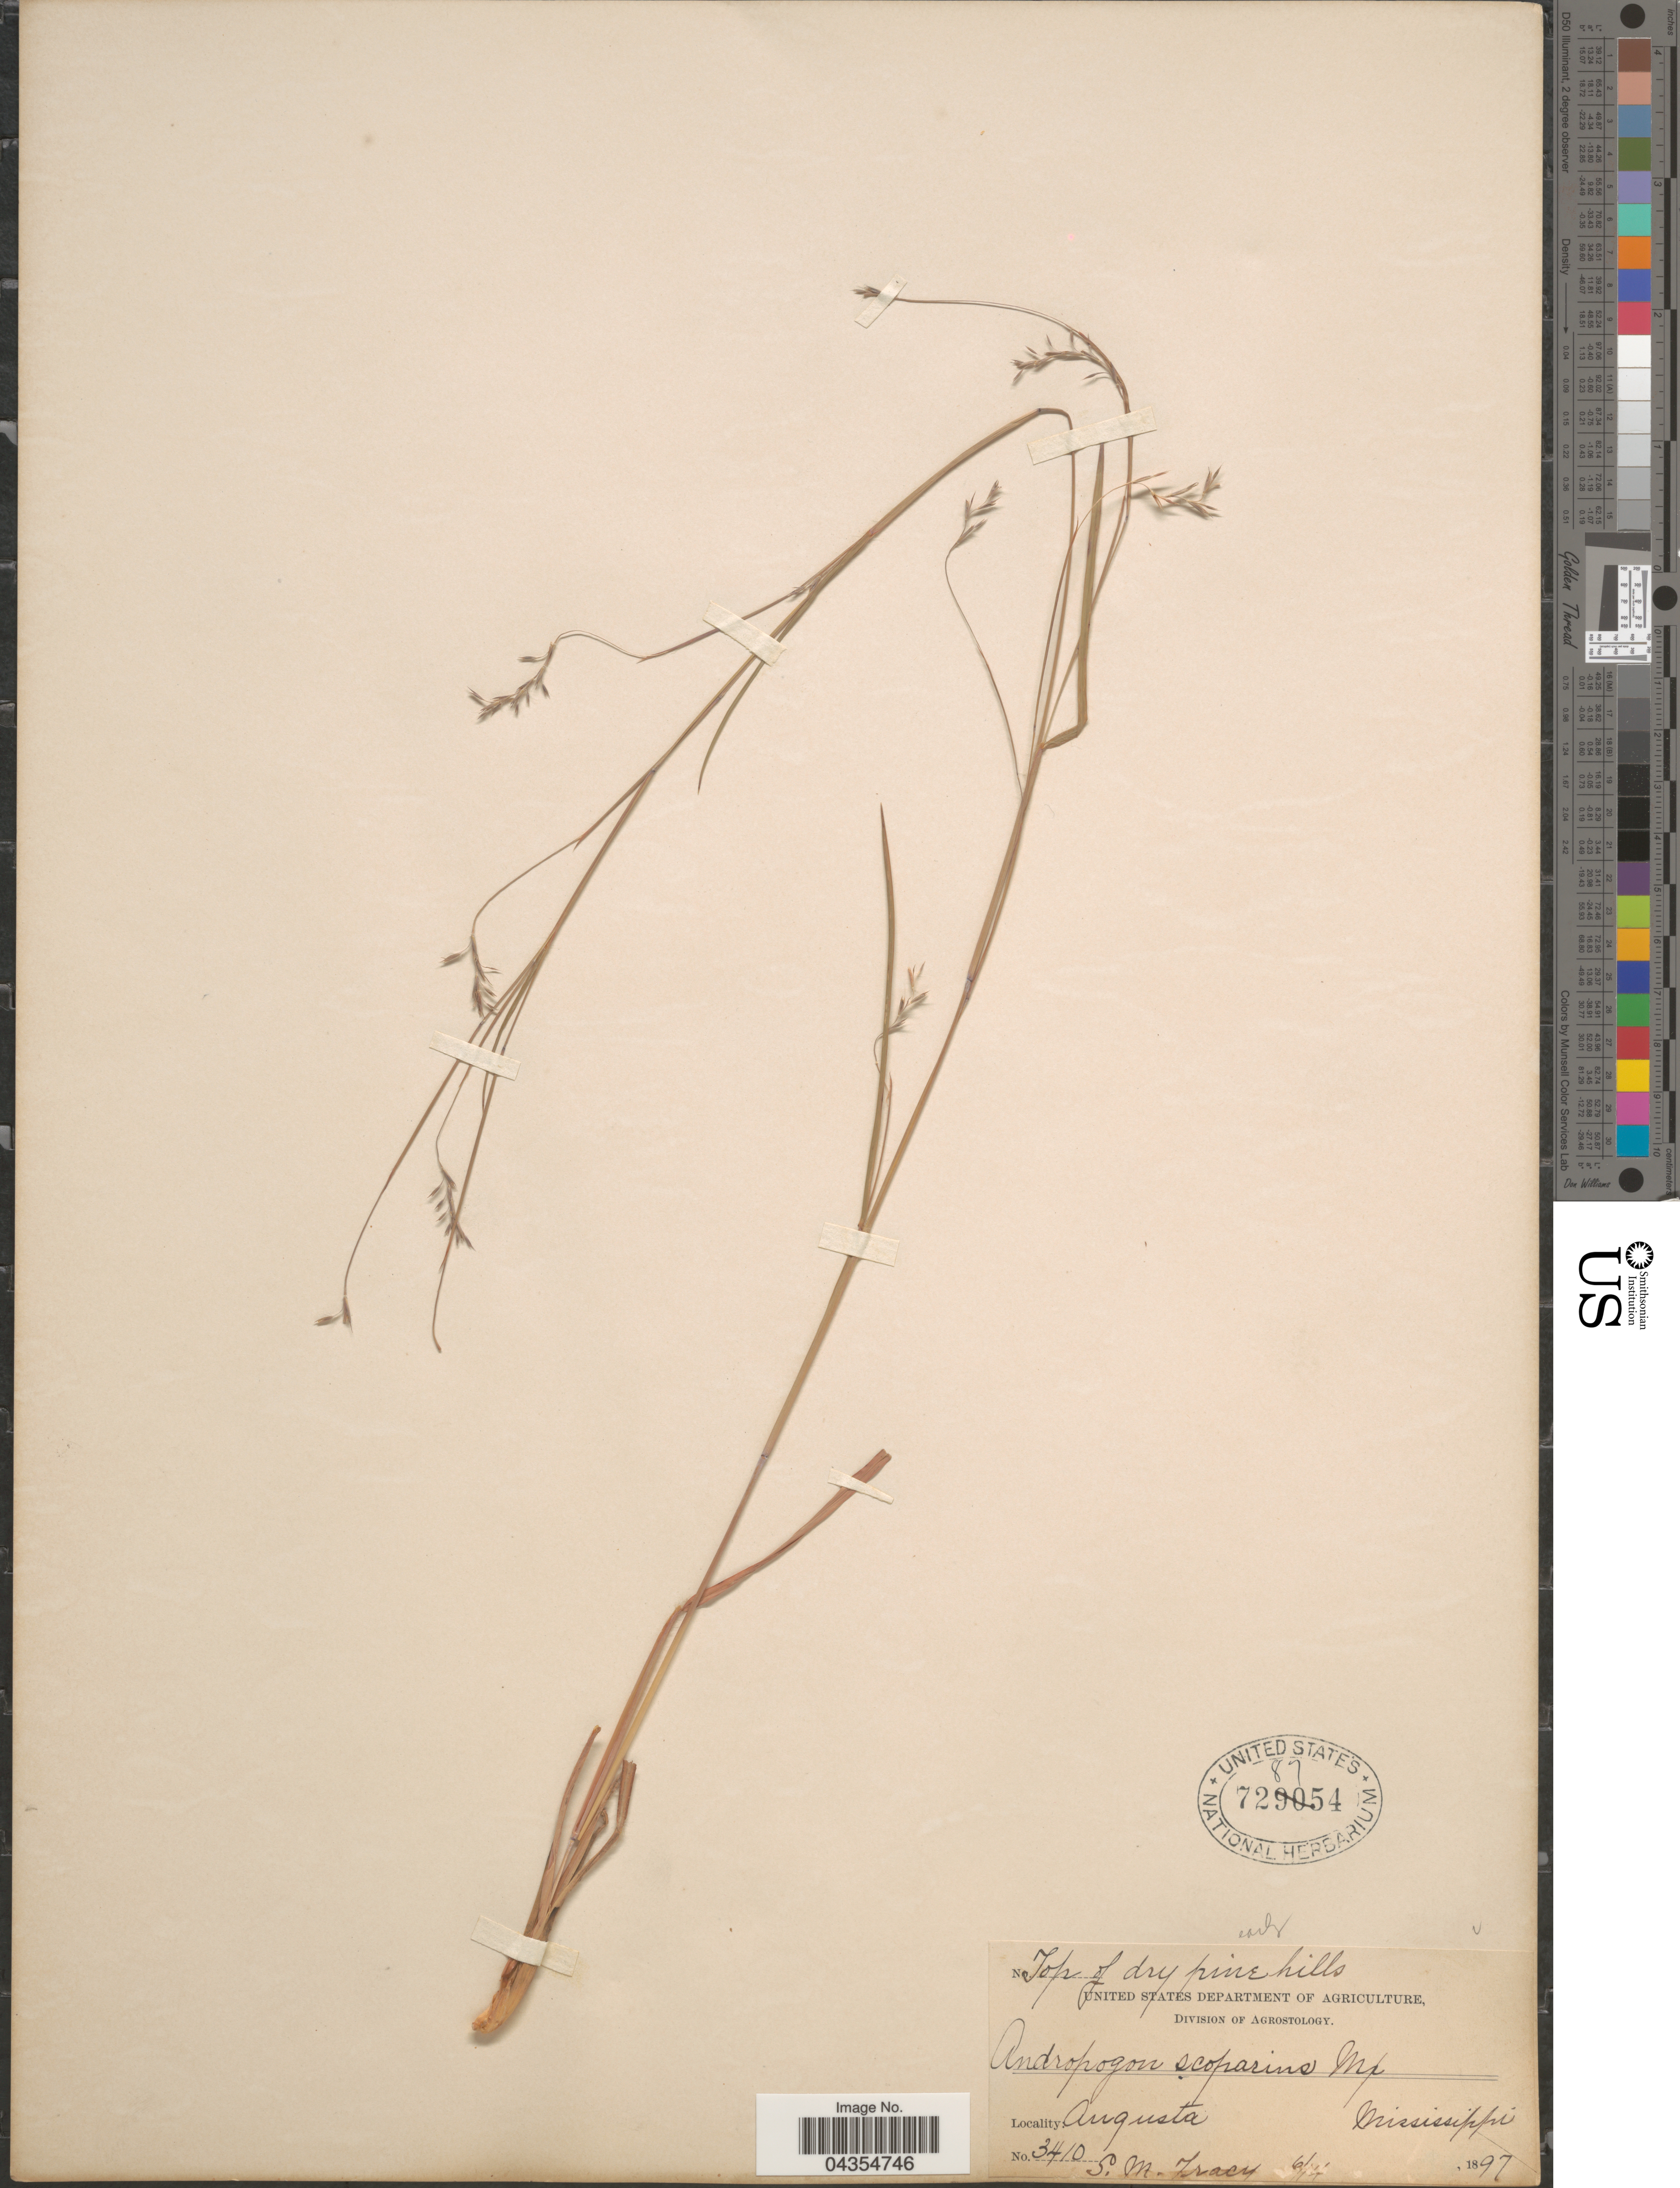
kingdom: Plantae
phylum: Tracheophyta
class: Liliopsida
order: Poales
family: Poaceae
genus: Schizachyrium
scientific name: Schizachyrium sanguineum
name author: (Retz.) Alston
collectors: S. M. Tracy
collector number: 3410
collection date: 1897-06-14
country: United States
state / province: Mississippi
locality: Augusta.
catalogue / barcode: US 728754